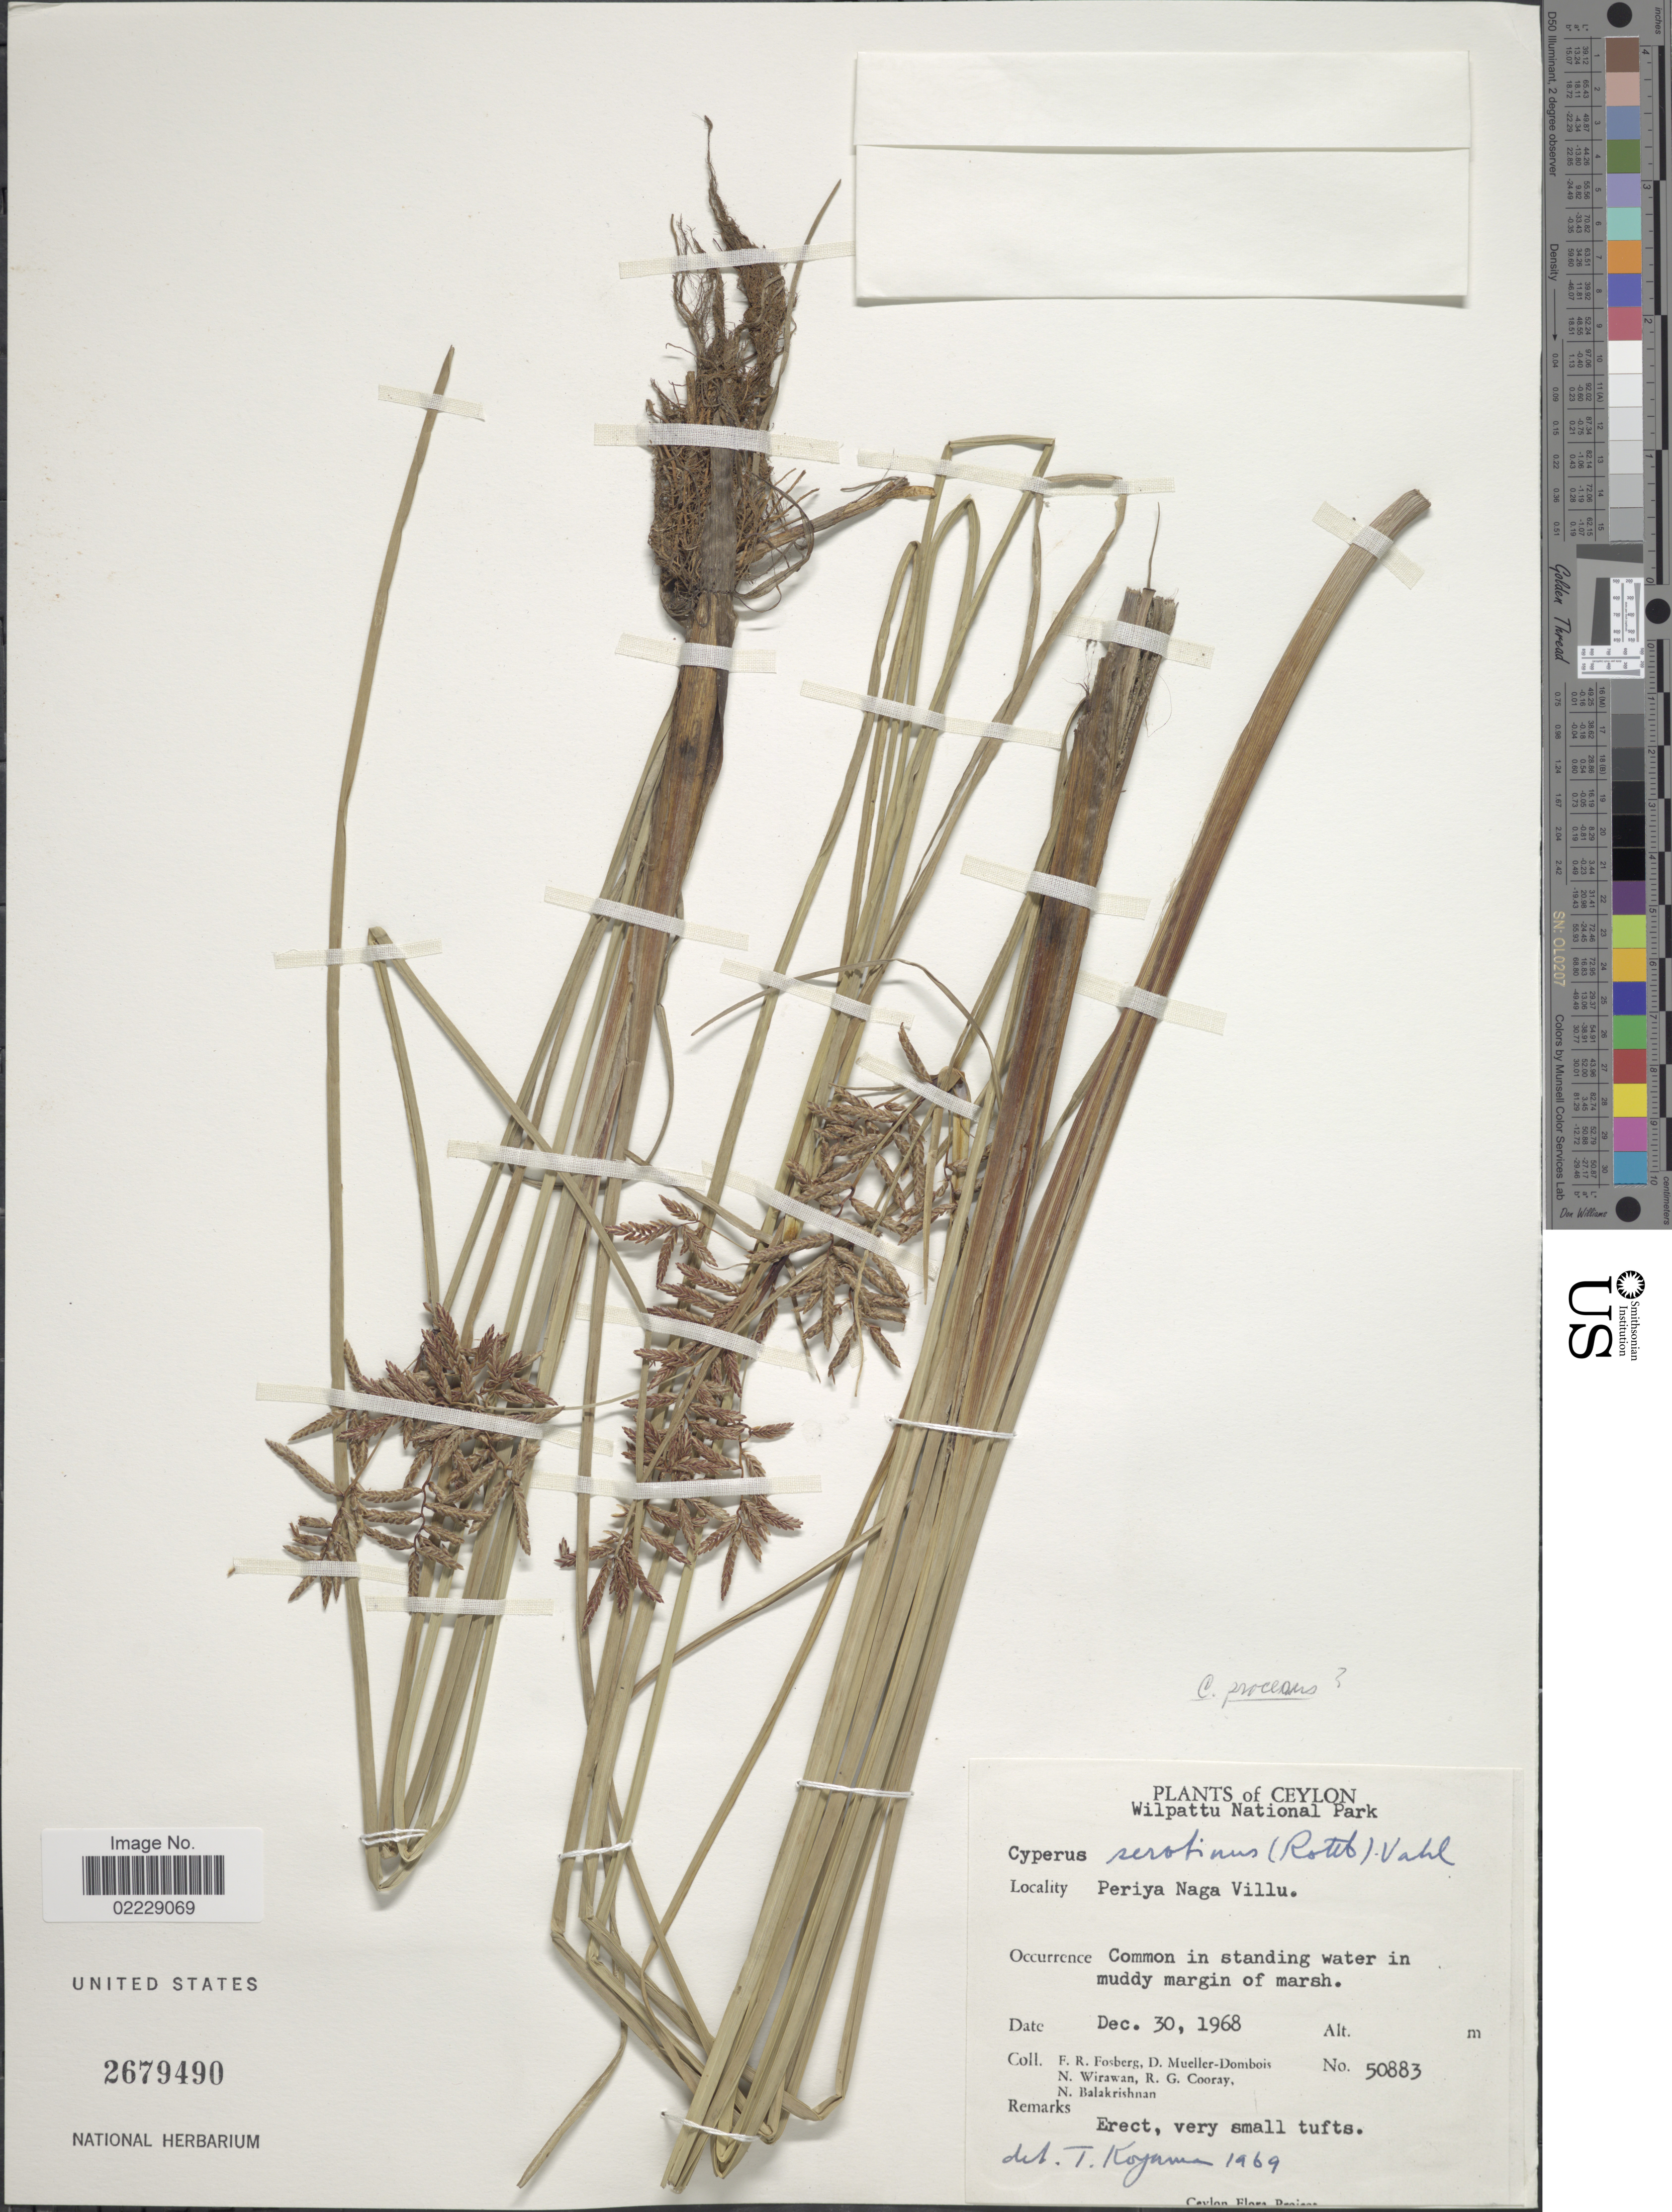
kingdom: Plantae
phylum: Tracheophyta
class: Liliopsida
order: Poales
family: Cyperaceae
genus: Cyperus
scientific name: Cyperus procerus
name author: Rottb.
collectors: F. R. Fosberg, D. Mueller-Dombois, N. Wirawan, R. Cooray & N. Balakrishnan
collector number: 50883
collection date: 1968-12-30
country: Sri Lanka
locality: Ceylon. Wilpattu National Park. Periya Naga Villu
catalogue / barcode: US 2679490